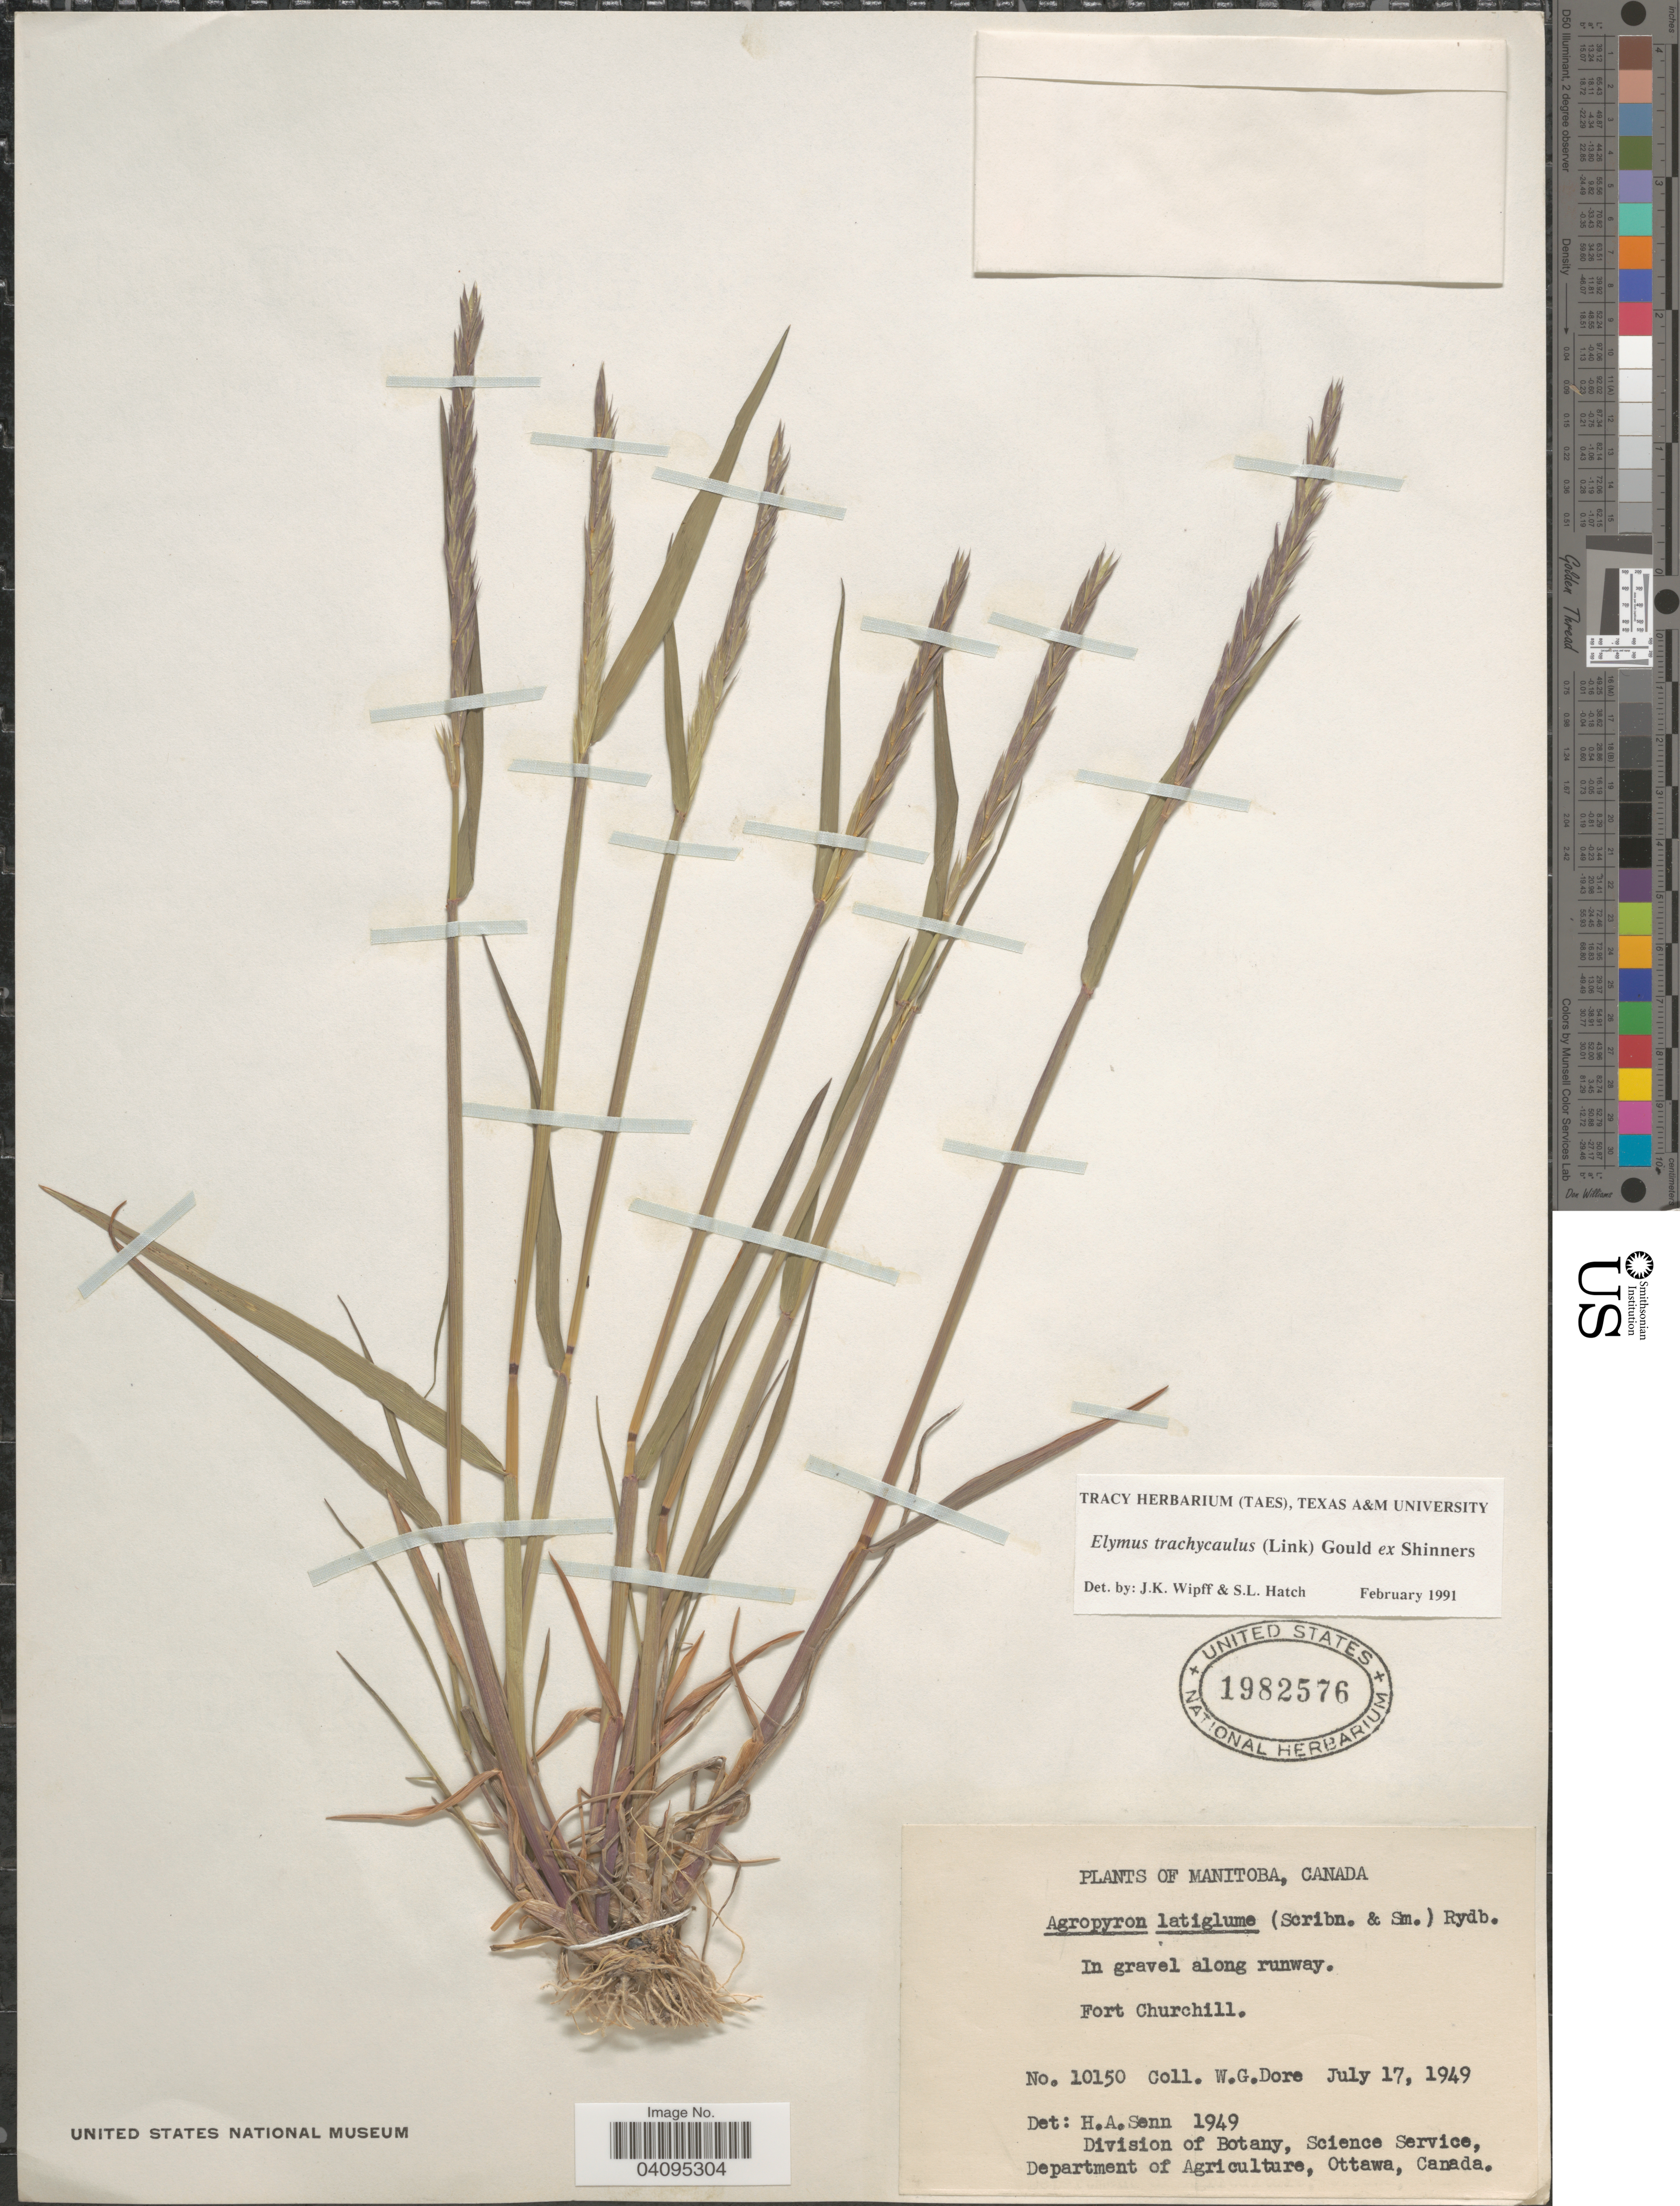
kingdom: Plantae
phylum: Tracheophyta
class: Liliopsida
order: Poales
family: Poaceae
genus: Elymus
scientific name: Elymus trachycaulus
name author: (Link) Gould ex Shinners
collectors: W. Dore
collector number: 10150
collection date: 1949-07-17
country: Canada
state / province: Manitoba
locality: In gravel along runway. Fort Churchill.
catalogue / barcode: US 1982576